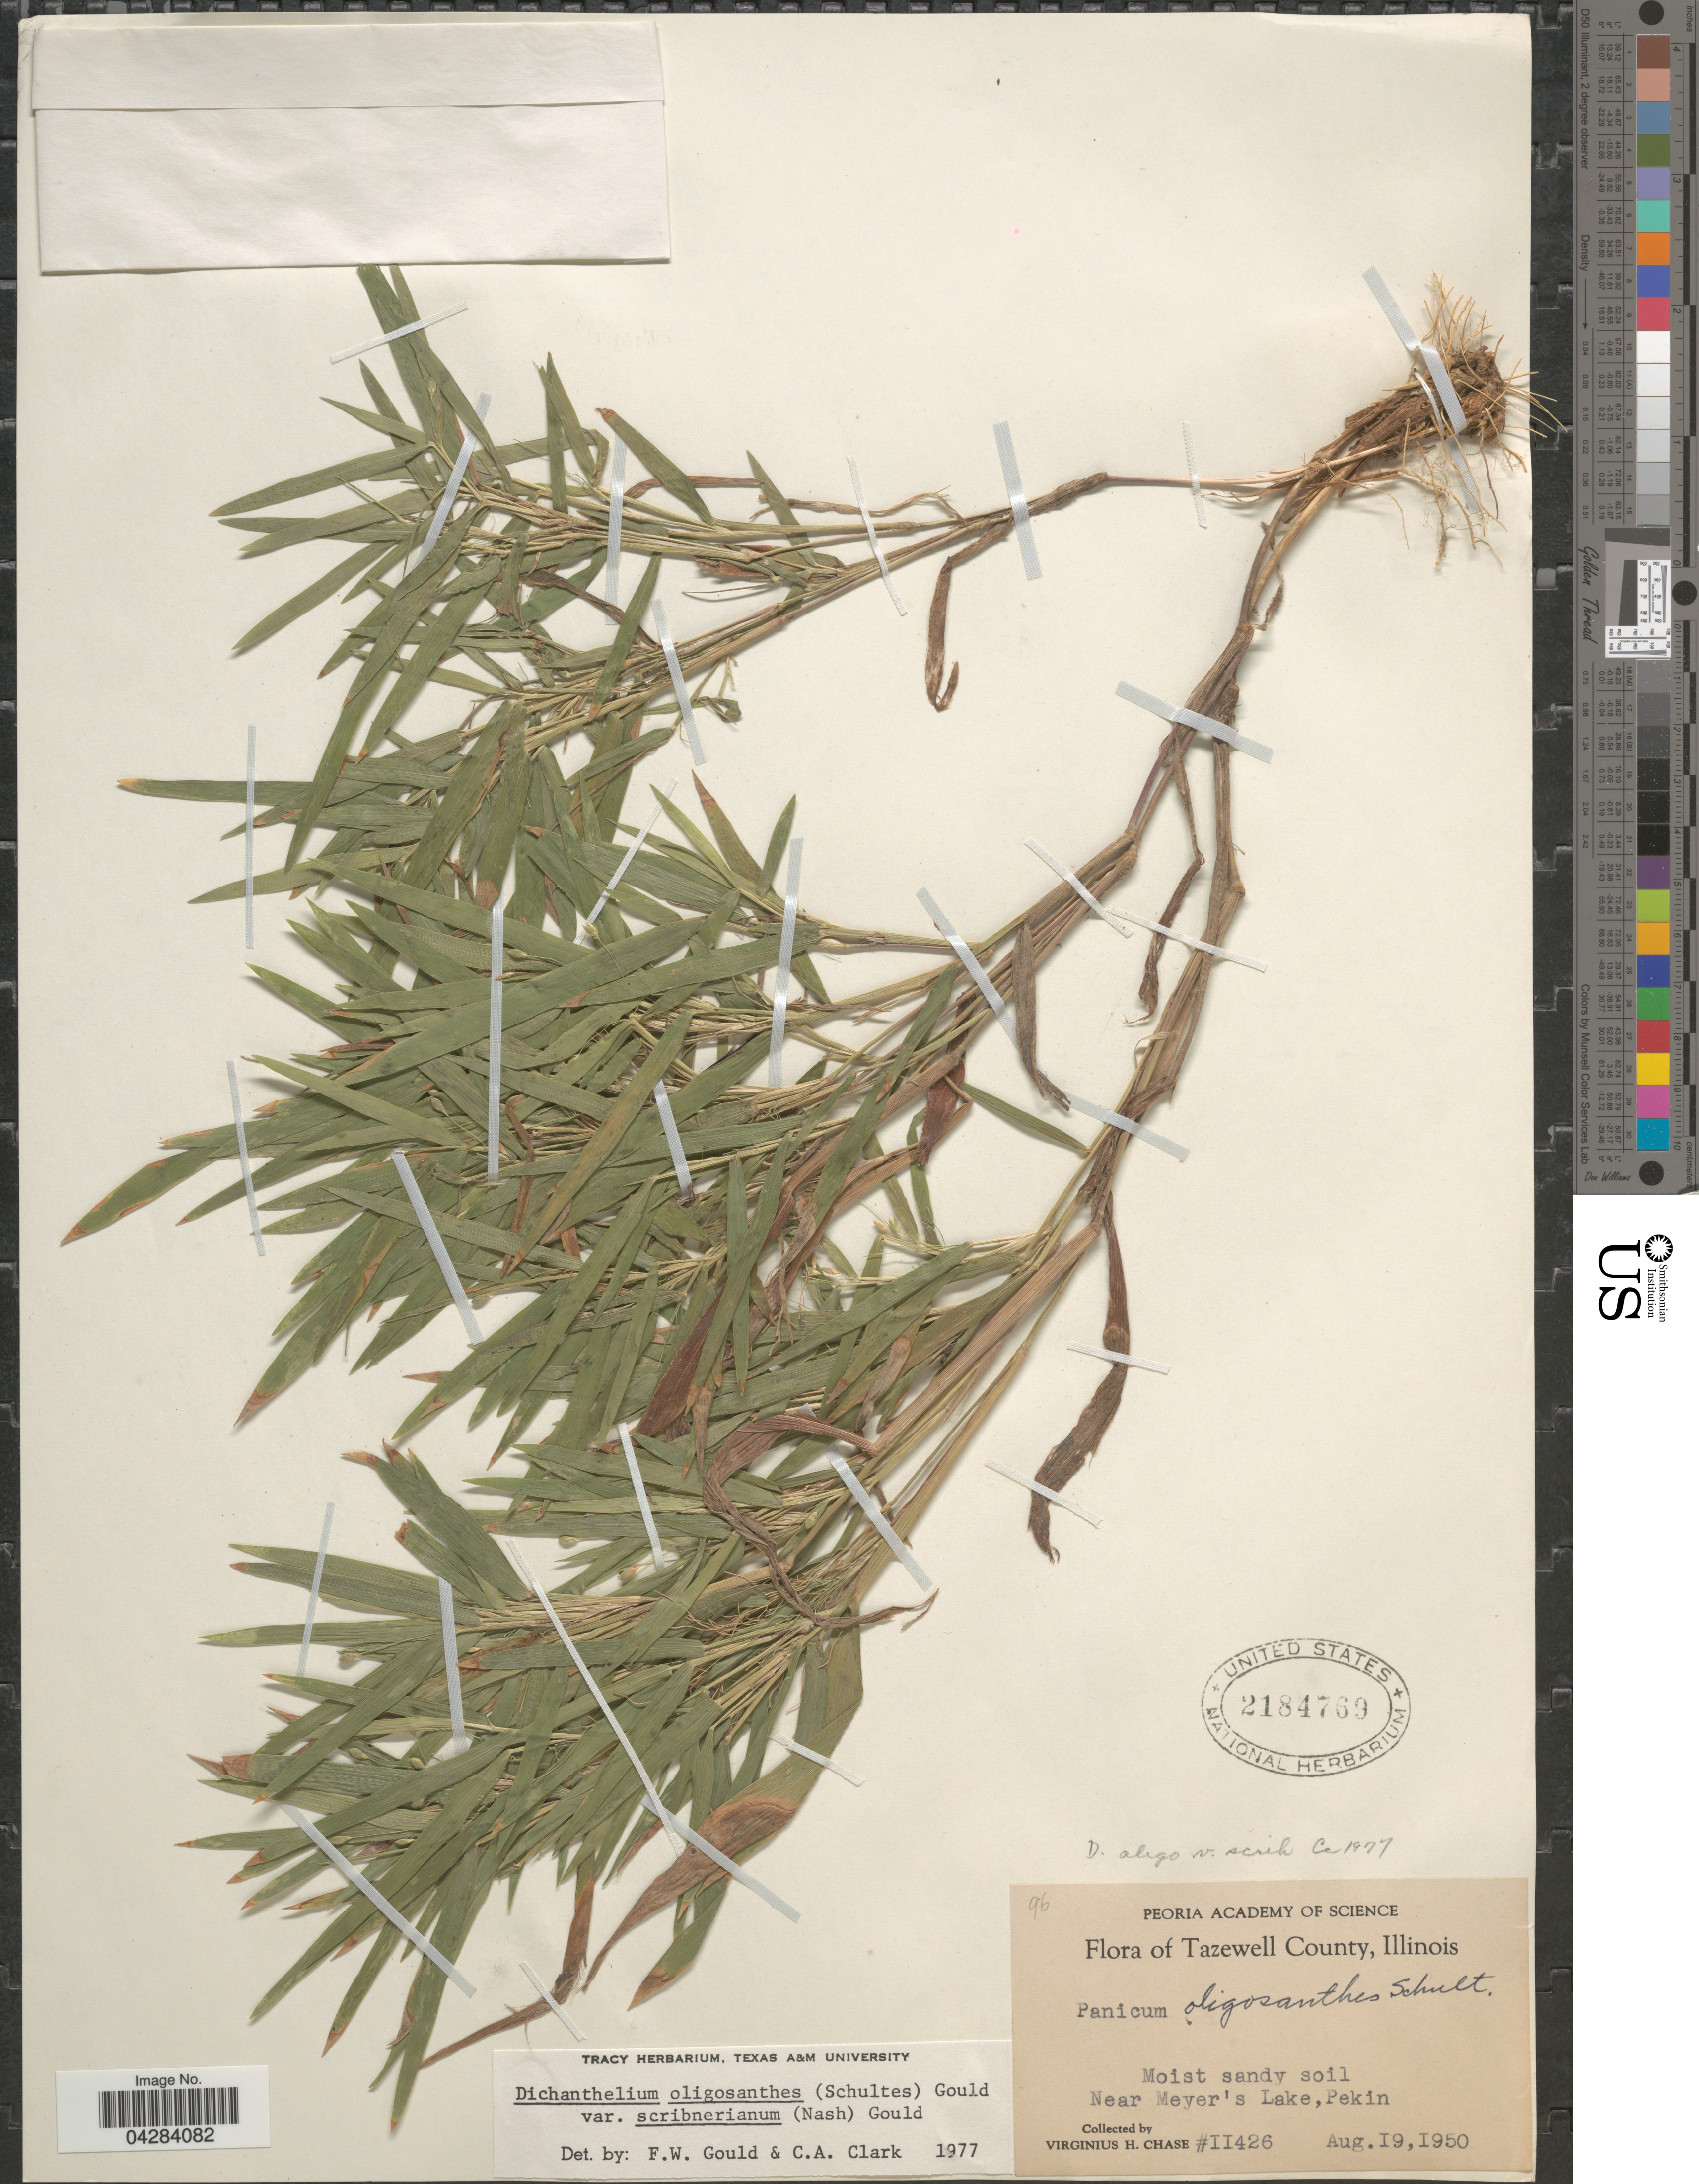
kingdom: Plantae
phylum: Tracheophyta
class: Liliopsida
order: Poales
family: Poaceae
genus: Dichanthelium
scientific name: Dichanthelium oligosanthes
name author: (Schult.) Gould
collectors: V. H. Chase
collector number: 11426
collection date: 1950-08-19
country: United States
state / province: Illinois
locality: Tazewell County. Near Meyer's Lake, Pekin.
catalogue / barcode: US 2184769